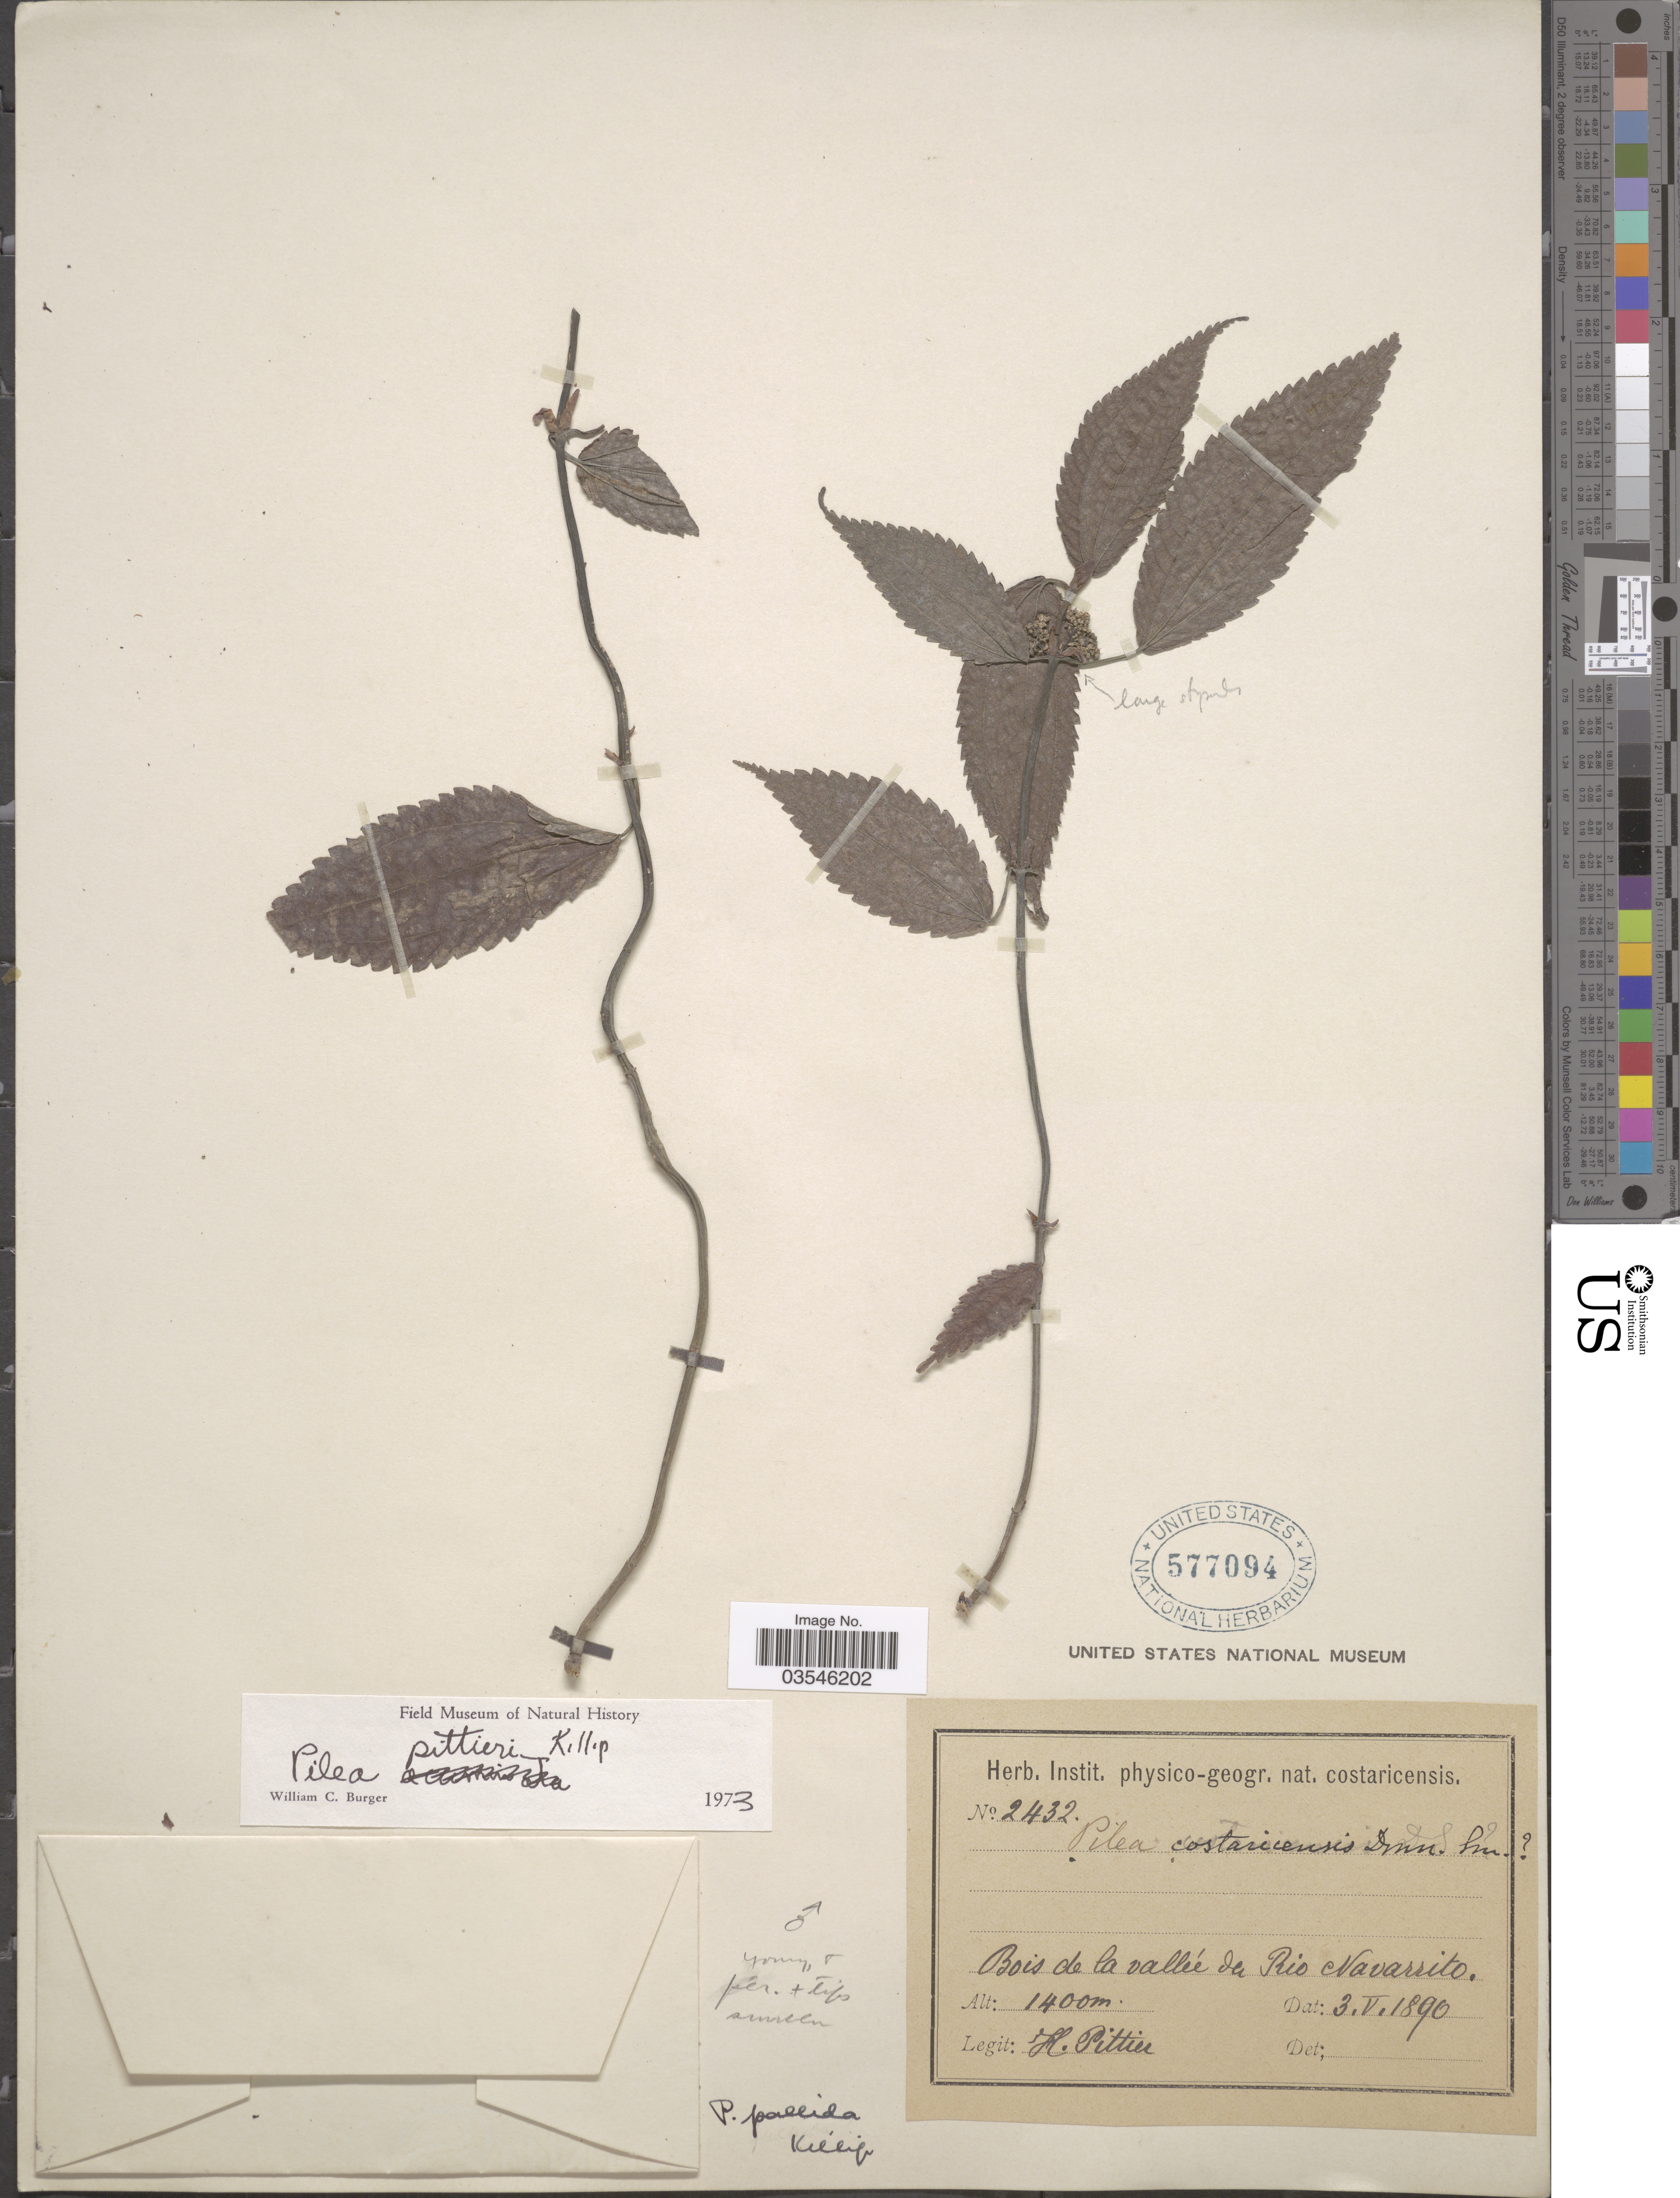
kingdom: Plantae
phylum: Tracheophyta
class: Magnoliopsida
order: Rosales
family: Urticaceae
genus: Pilea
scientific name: Pilea pittieri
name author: Killip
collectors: H. F. Pittier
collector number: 2432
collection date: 1890-05-03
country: Costa Rica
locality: Bois de la valleé du Rio Navarrito.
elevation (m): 1400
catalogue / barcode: US 577094